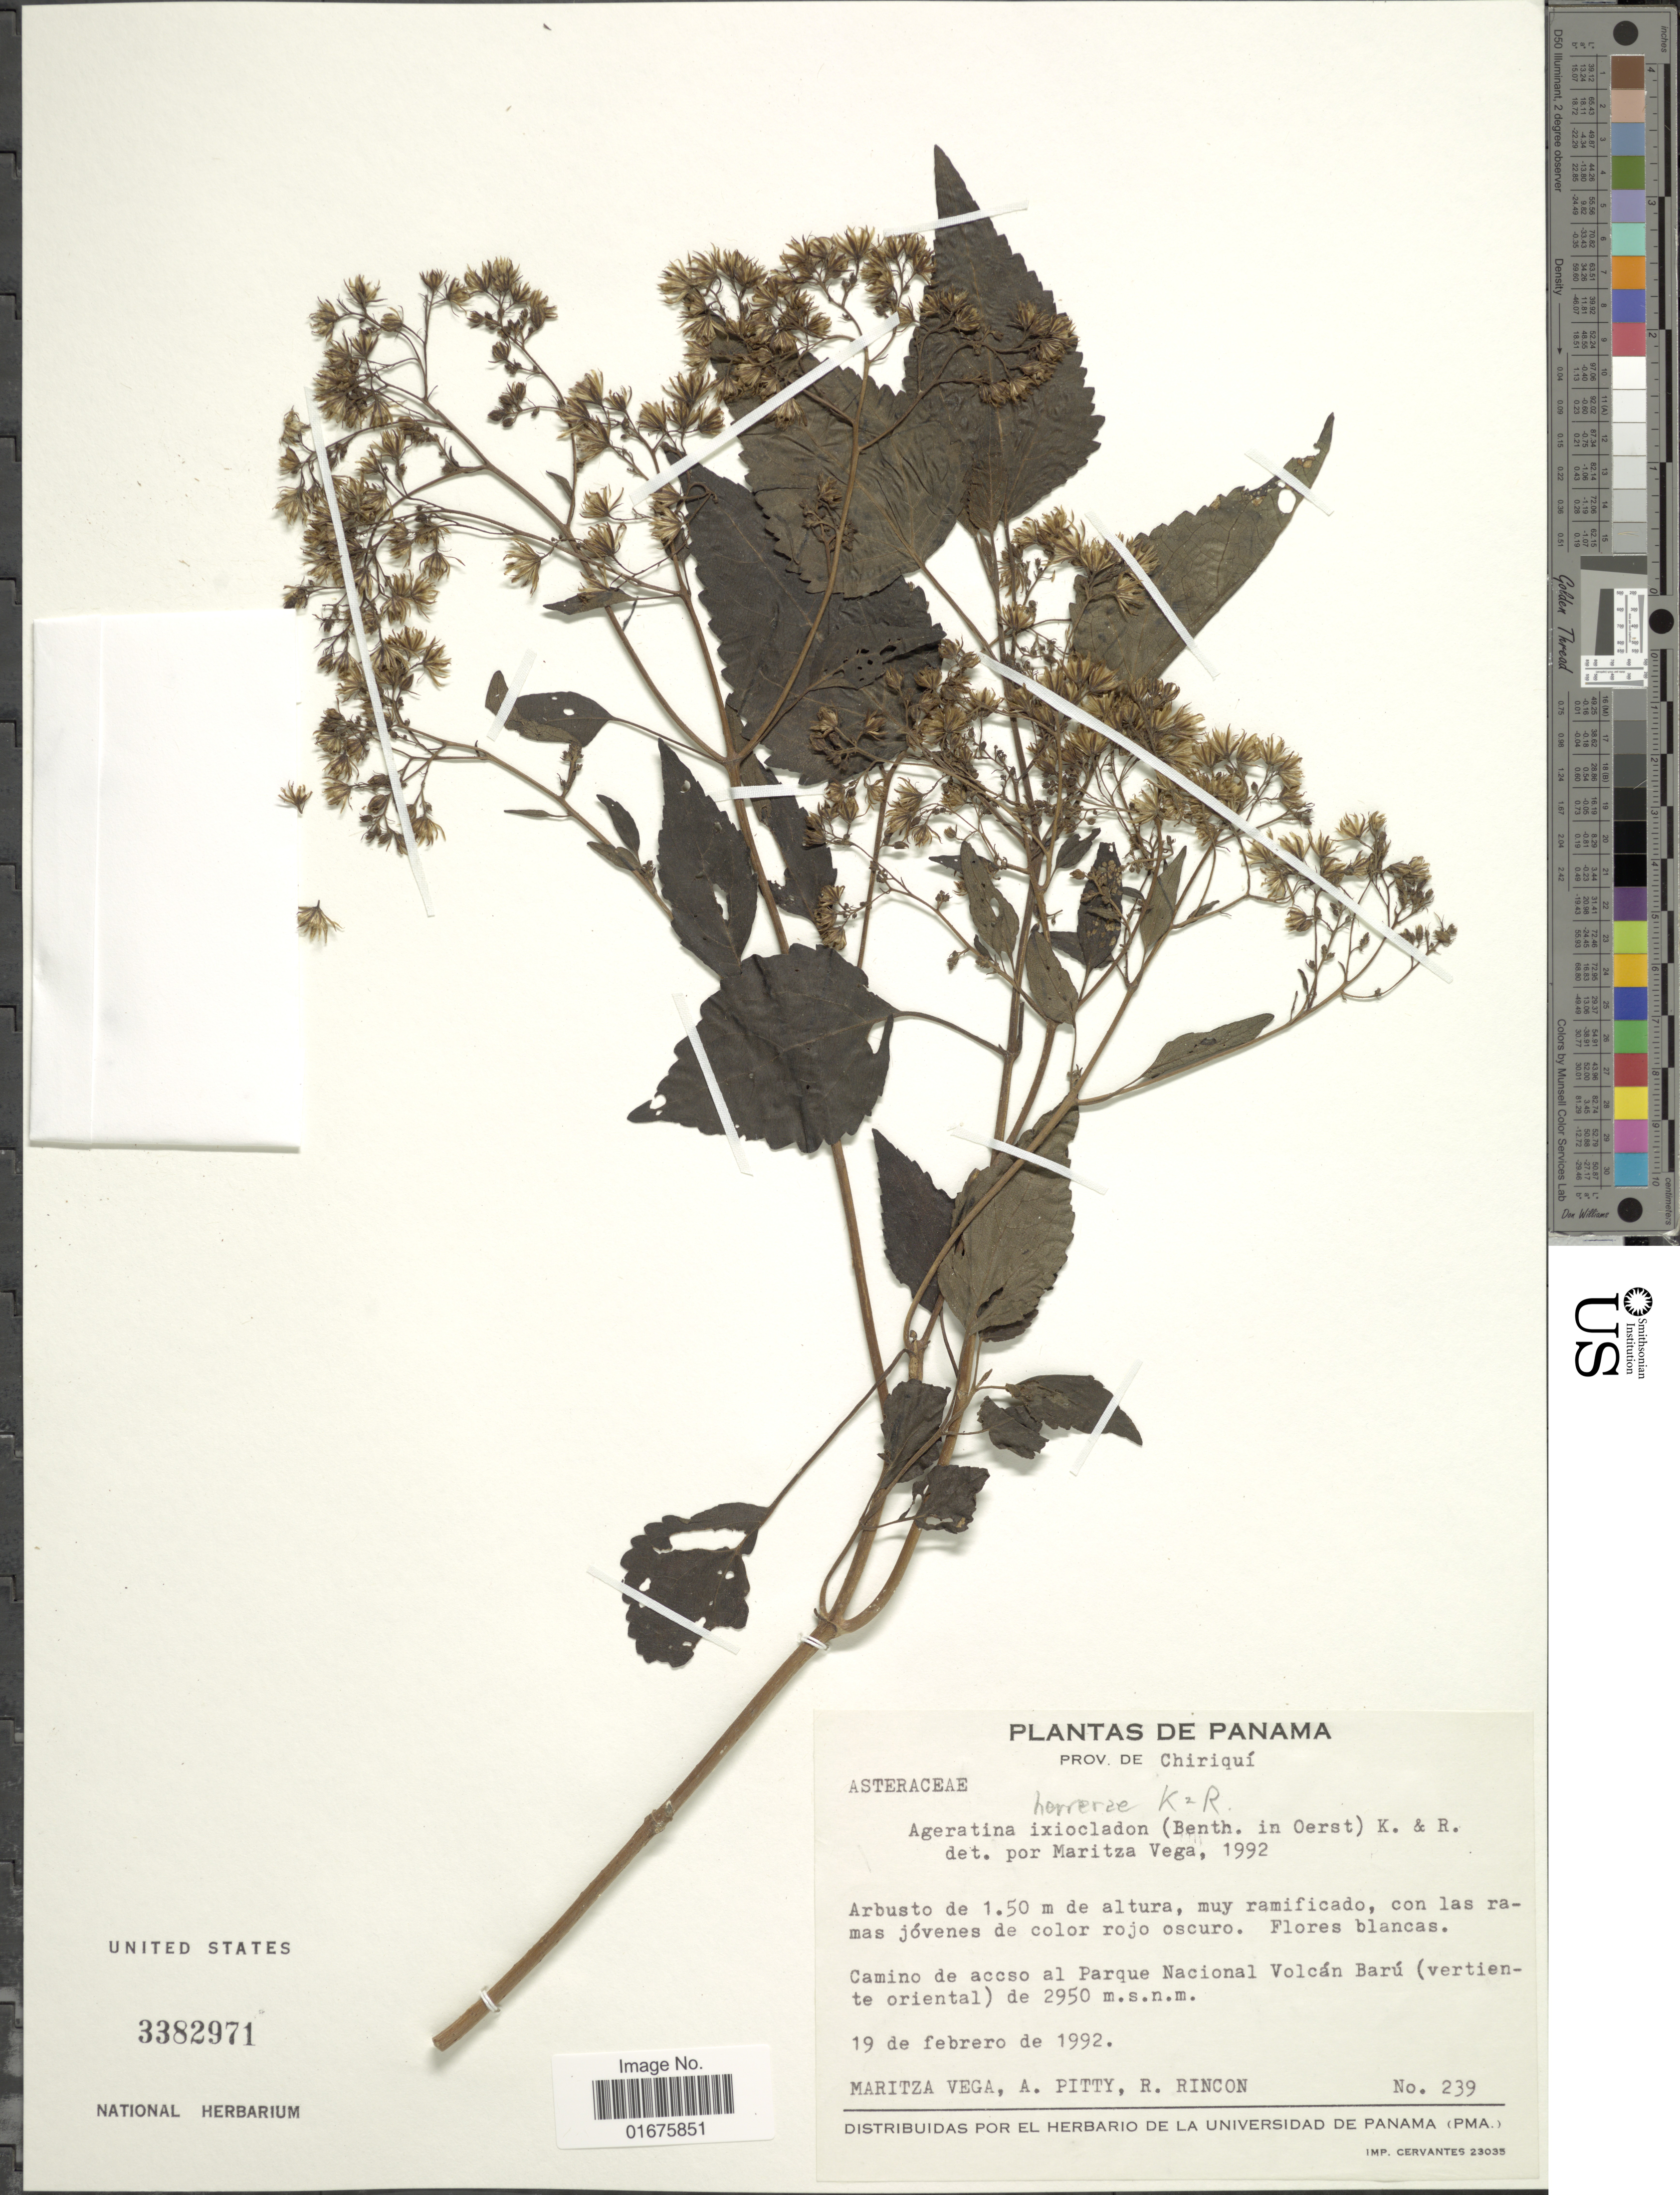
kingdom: Plantae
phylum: Tracheophyta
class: Magnoliopsida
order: Asterales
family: Asteraceae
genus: Ageratina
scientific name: Ageratina herrerae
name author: R.M. King & H. Rob.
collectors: M. Vega, A. Pitty & R. Rincon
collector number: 239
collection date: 1992-02-19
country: Panama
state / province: Chiriqui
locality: Muy ramificado, con las ramas jóvenes de color rojo oscuro, Camino de accso al Parque Nacional Volcán Barú (vertiente oriental)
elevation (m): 2950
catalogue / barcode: US 3382971